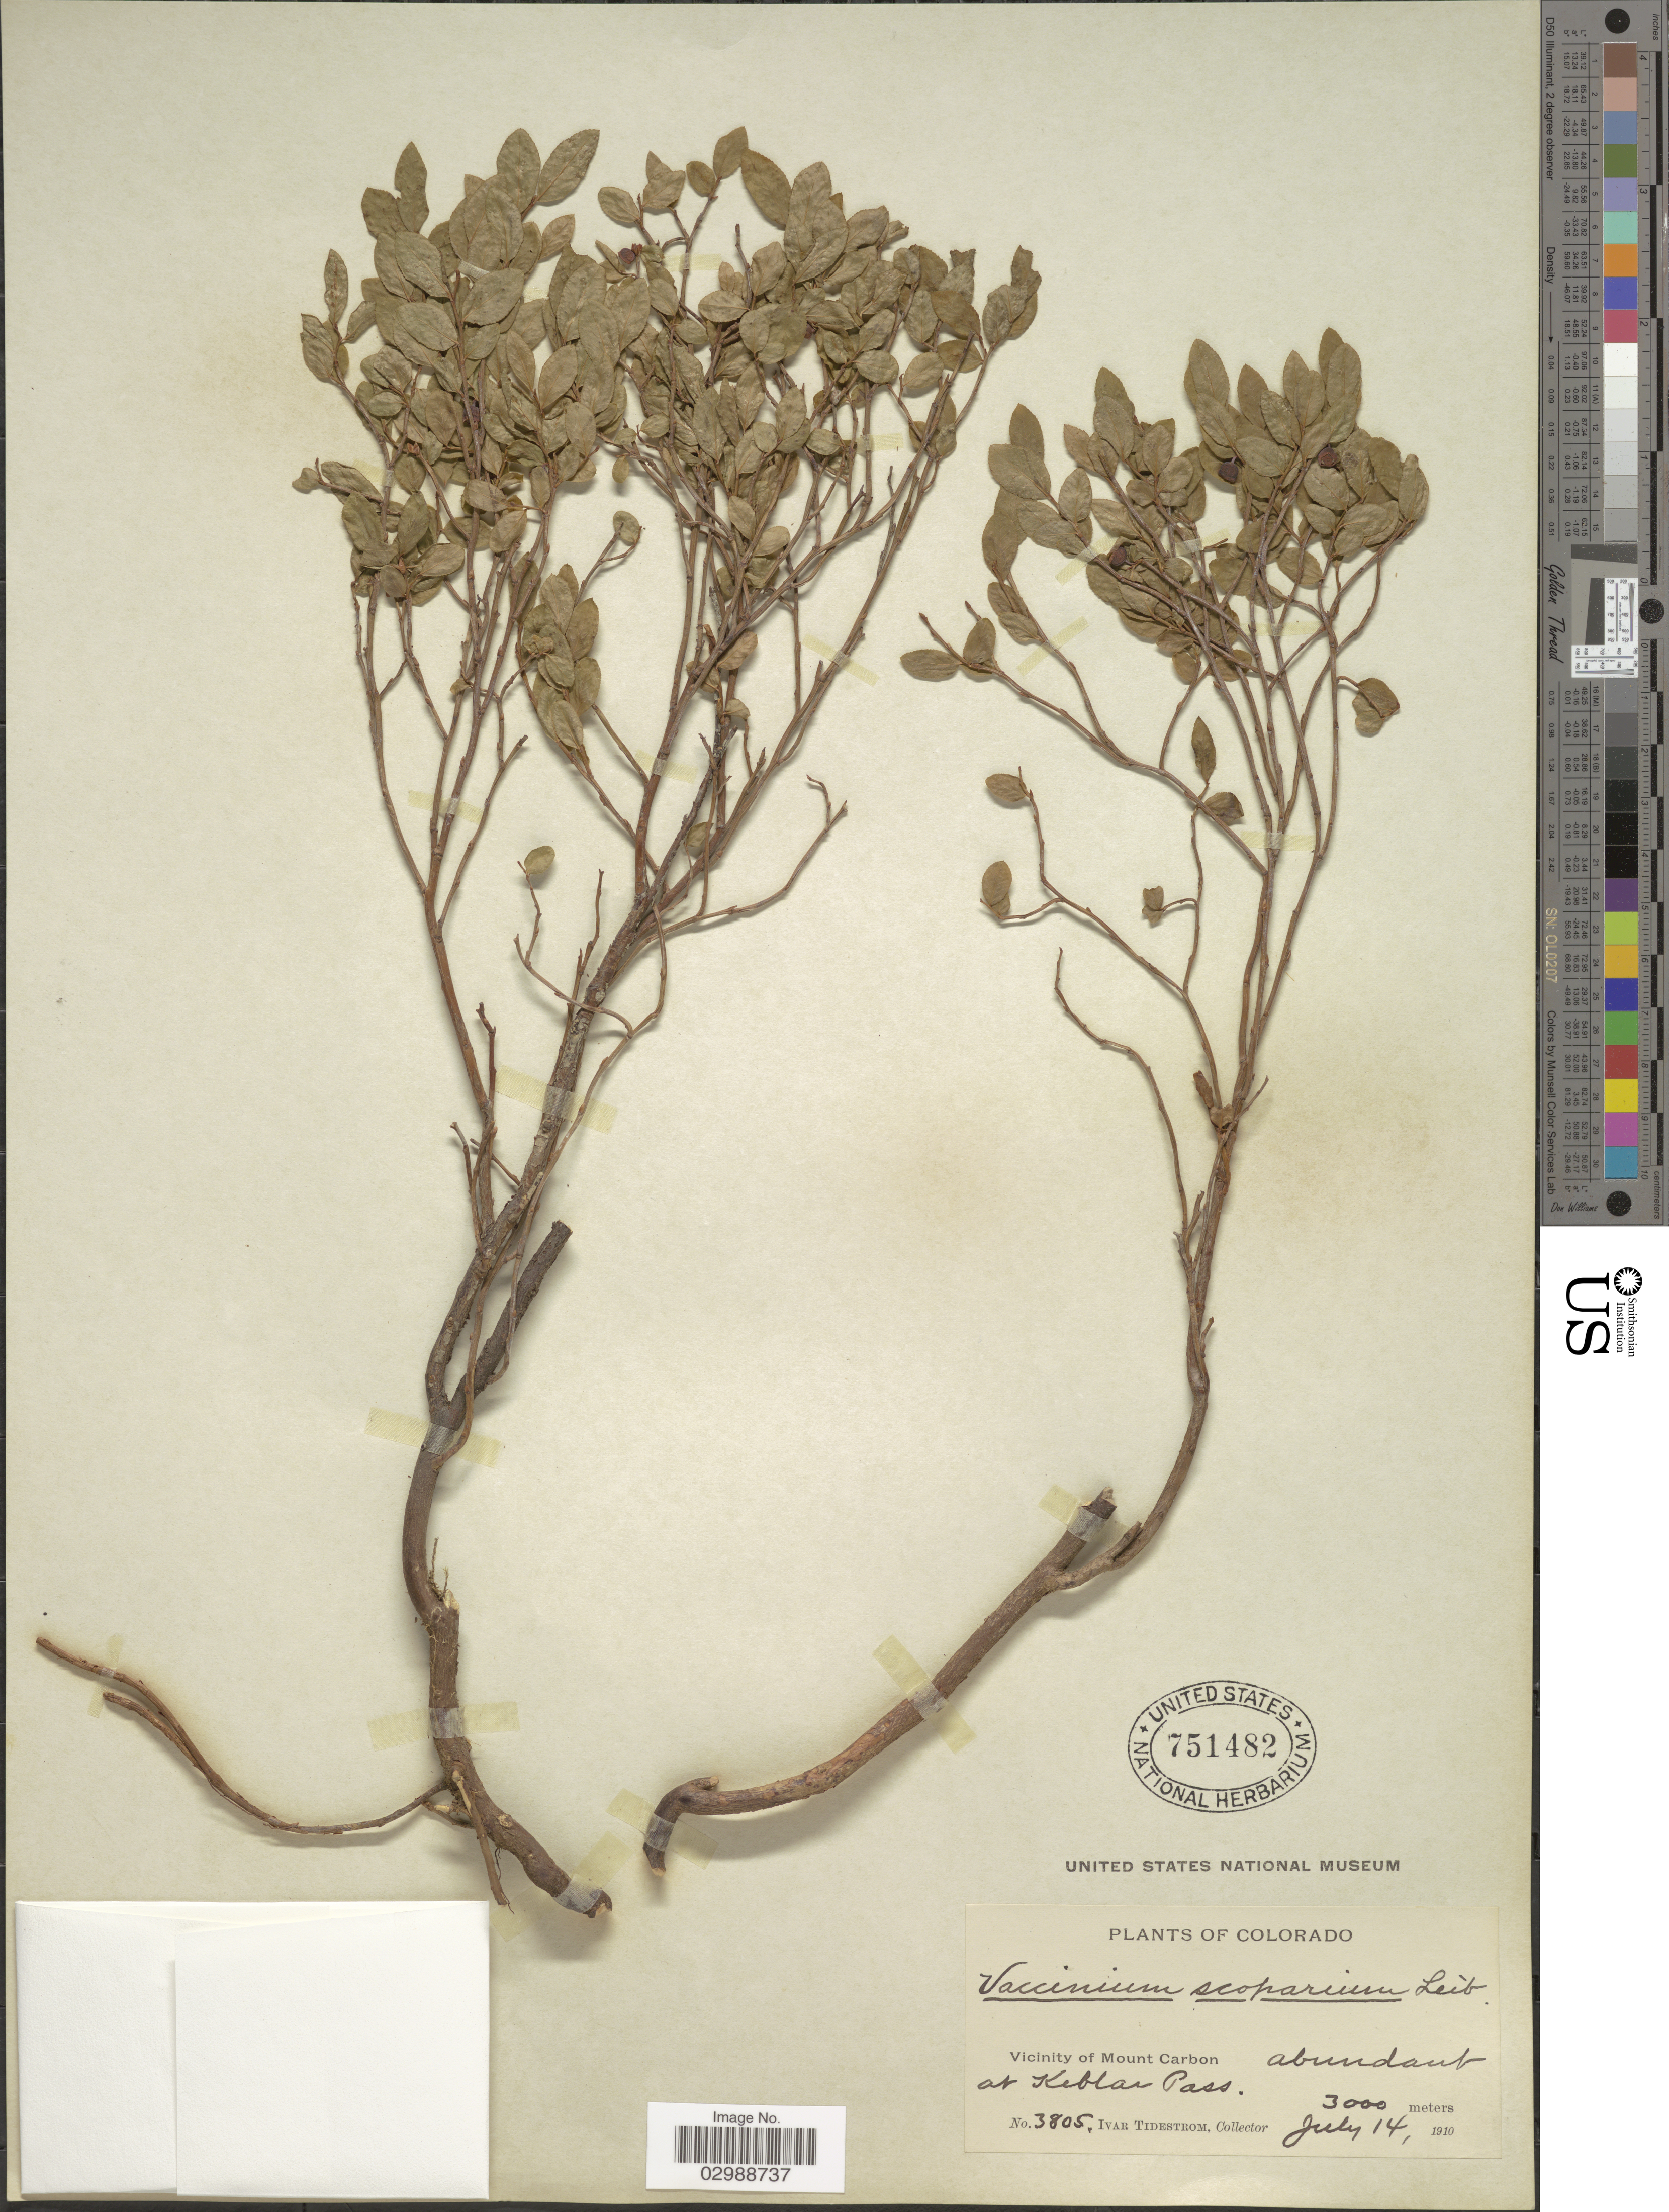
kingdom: Plantae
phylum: Tracheophyta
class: Magnoliopsida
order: Ericales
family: Ericaceae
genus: Vaccinium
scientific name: Vaccinium myrtillus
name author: L.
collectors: I. F. Tidestrom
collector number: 3805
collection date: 1910-07-14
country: United States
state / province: Colorado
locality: Vicinity of Mount Carbon. At Keblar Pass.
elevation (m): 3000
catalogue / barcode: US 751482